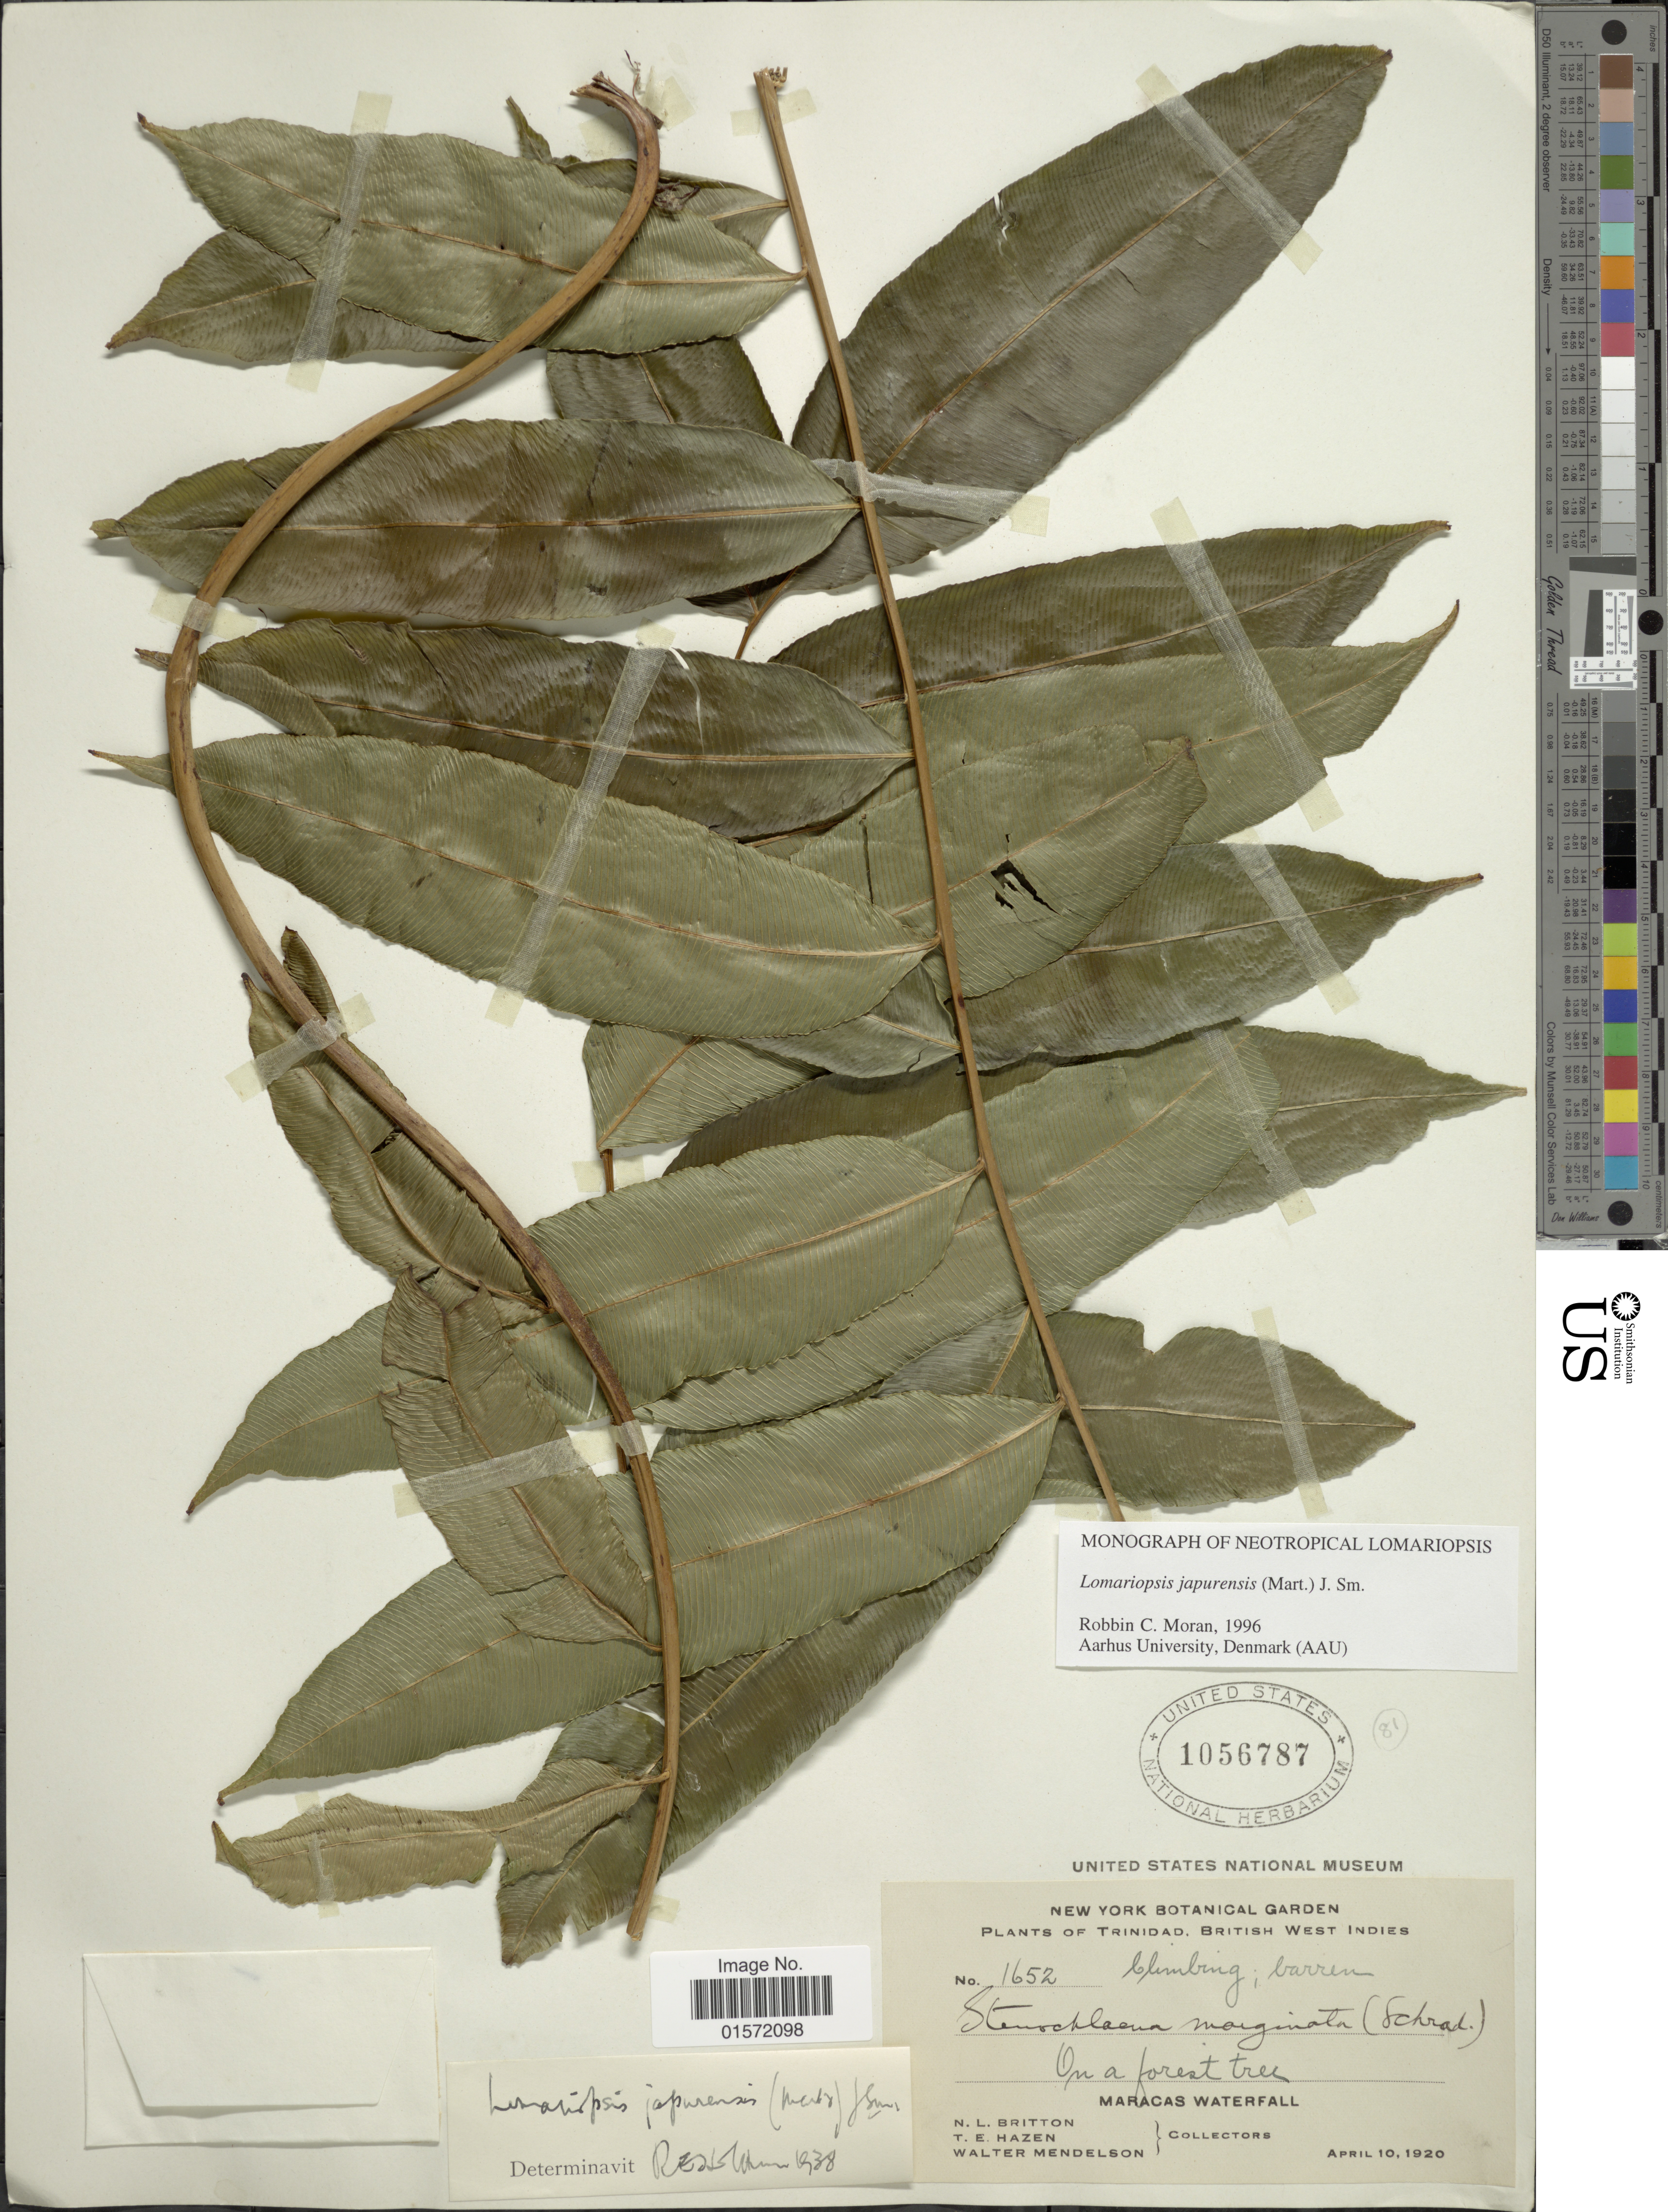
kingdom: Plantae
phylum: Tracheophyta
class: Polypodiopsida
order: Polypodiales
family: Lomariopsidaceae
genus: Lomariopsis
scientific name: Lomariopsis japurensis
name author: (Mart.) J. Sm.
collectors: N. Britton, T. E. Hazen & W. Mendelson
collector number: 1652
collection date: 1920-04-10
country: Trinidad and Tobago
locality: Trinidad, British West Indies, Maracas Waterfall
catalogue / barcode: US 1056787